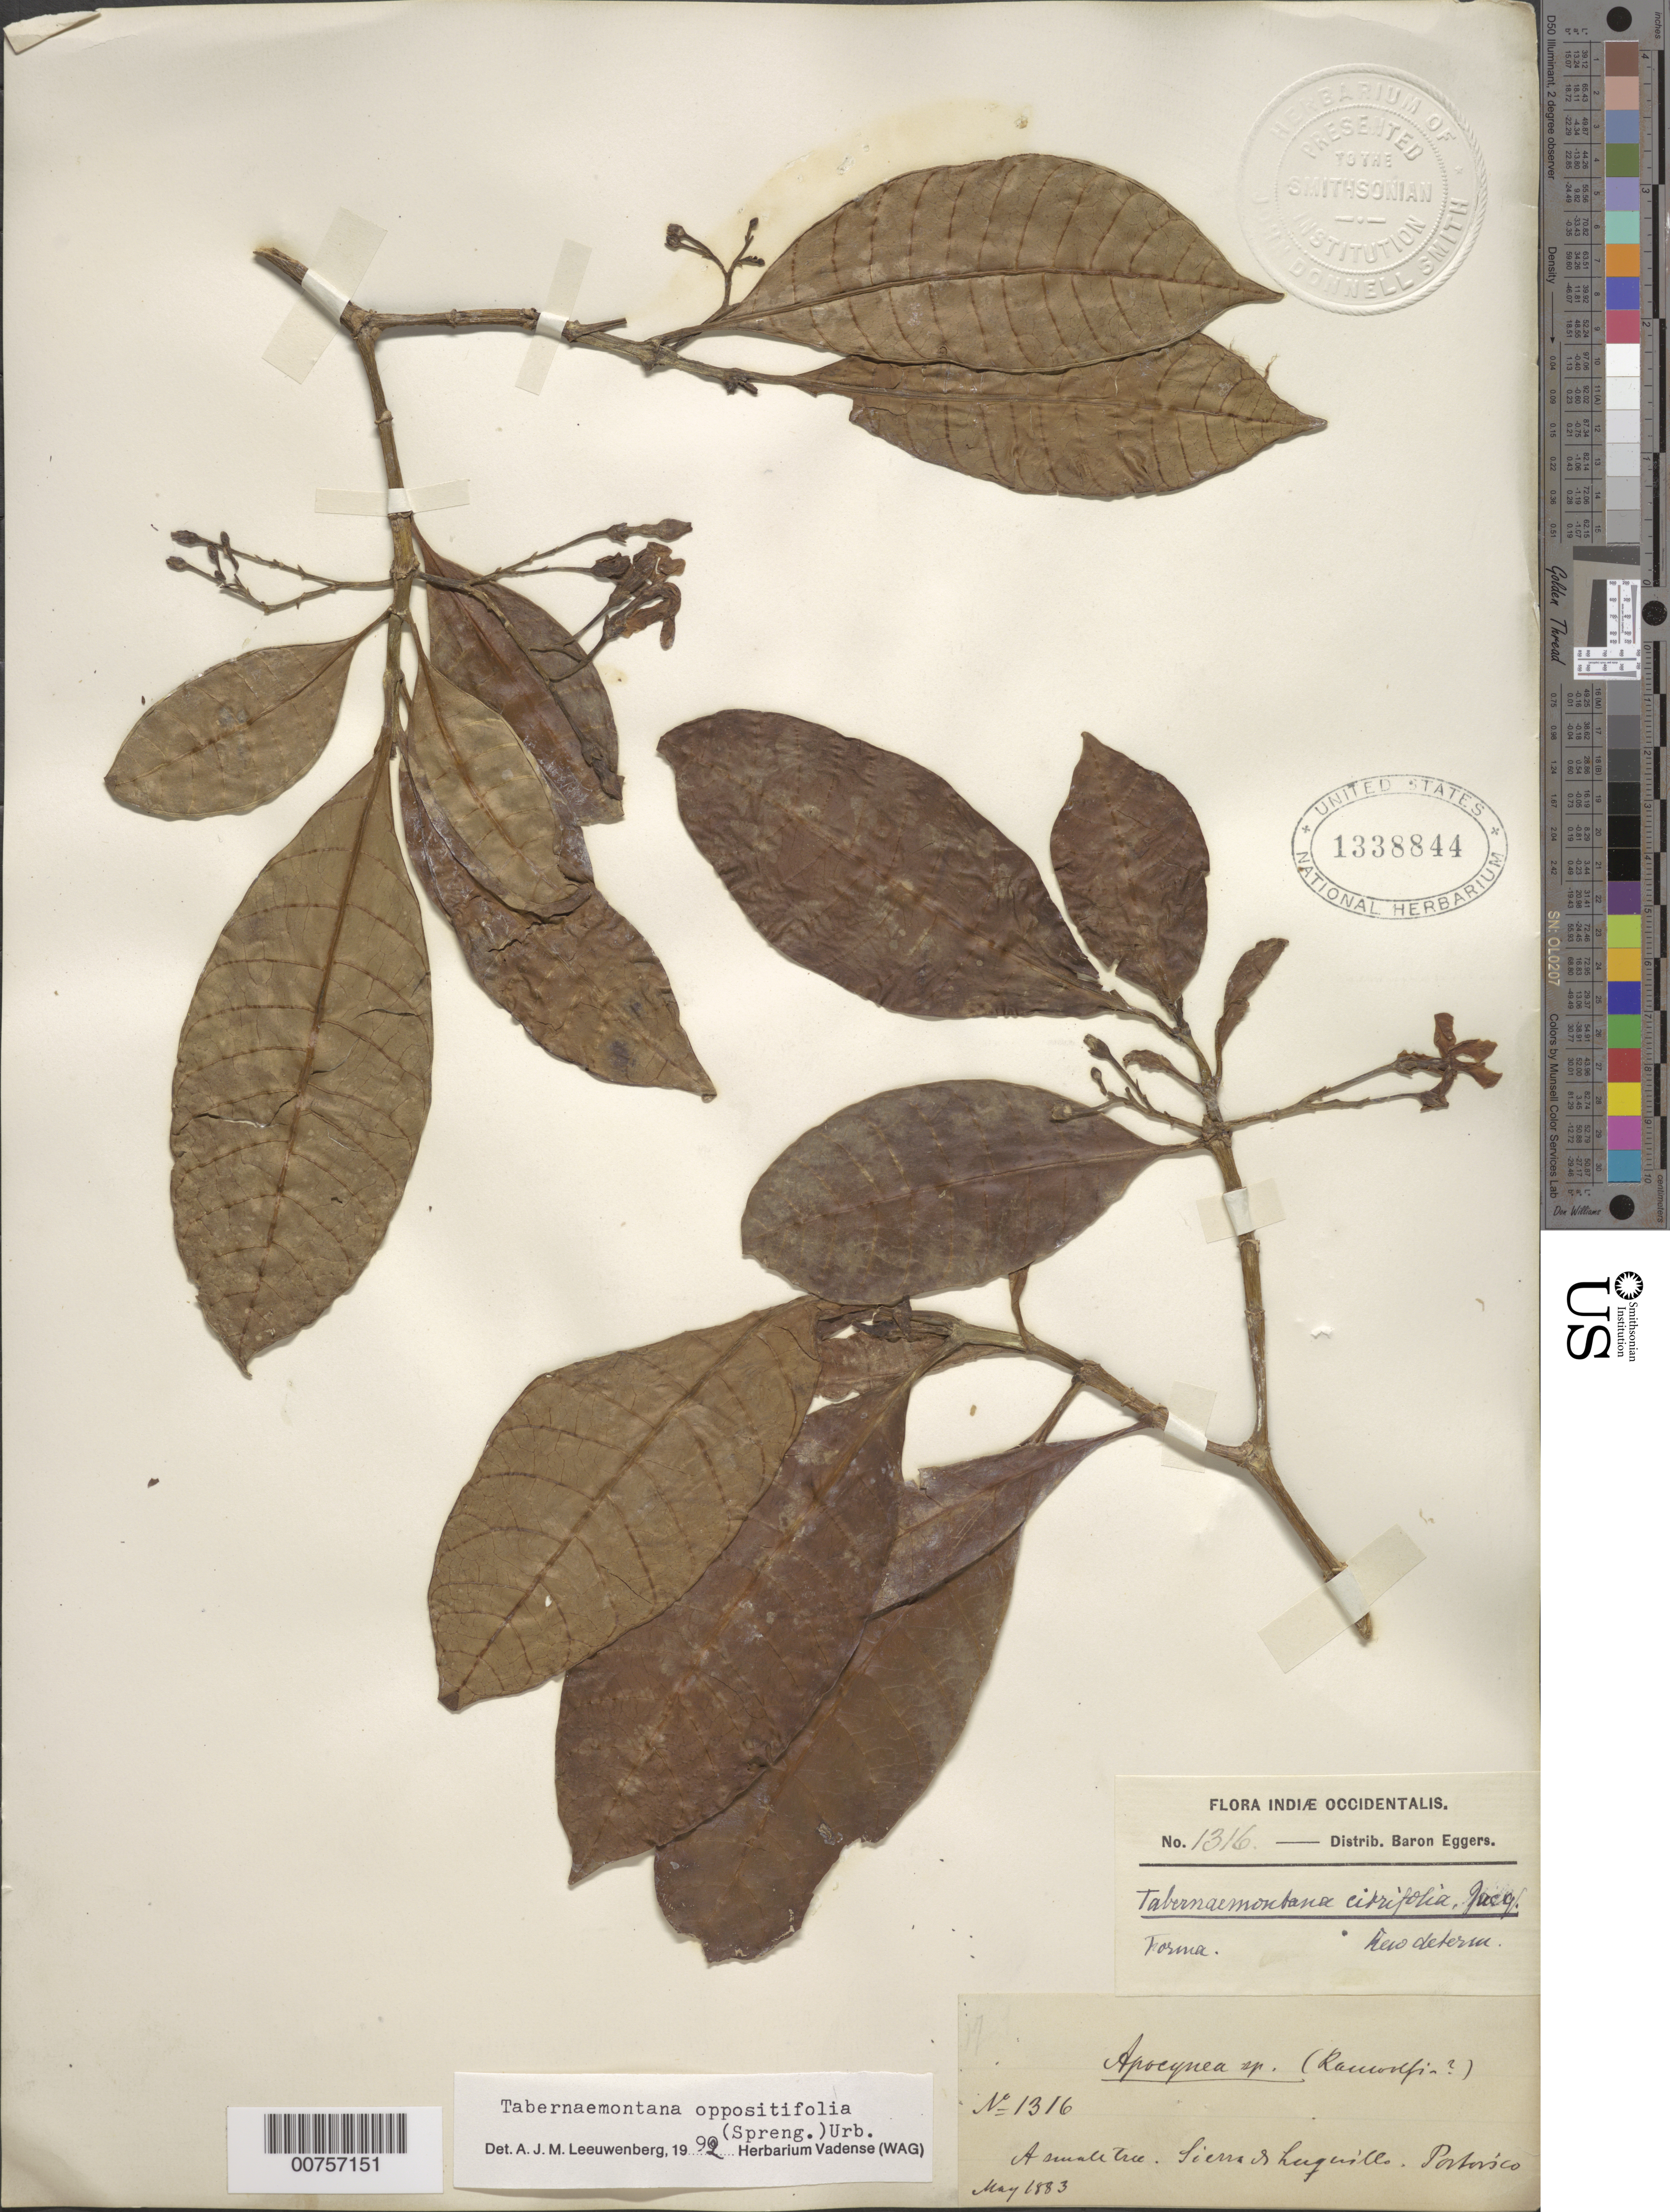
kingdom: Plantae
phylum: Tracheophyta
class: Magnoliopsida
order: Gentianales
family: Apocynaceae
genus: Tabernaemontana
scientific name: Tabernaemontana oppositifolia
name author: (Spreng.) Urb.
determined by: Leeuwenberg, A. J. M.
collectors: H. F. A. von Eggers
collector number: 1316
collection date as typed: May 1883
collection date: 1883-05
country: Puerto Rico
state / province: Luquillo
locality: Sierra de Luquillo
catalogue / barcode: US 1338844